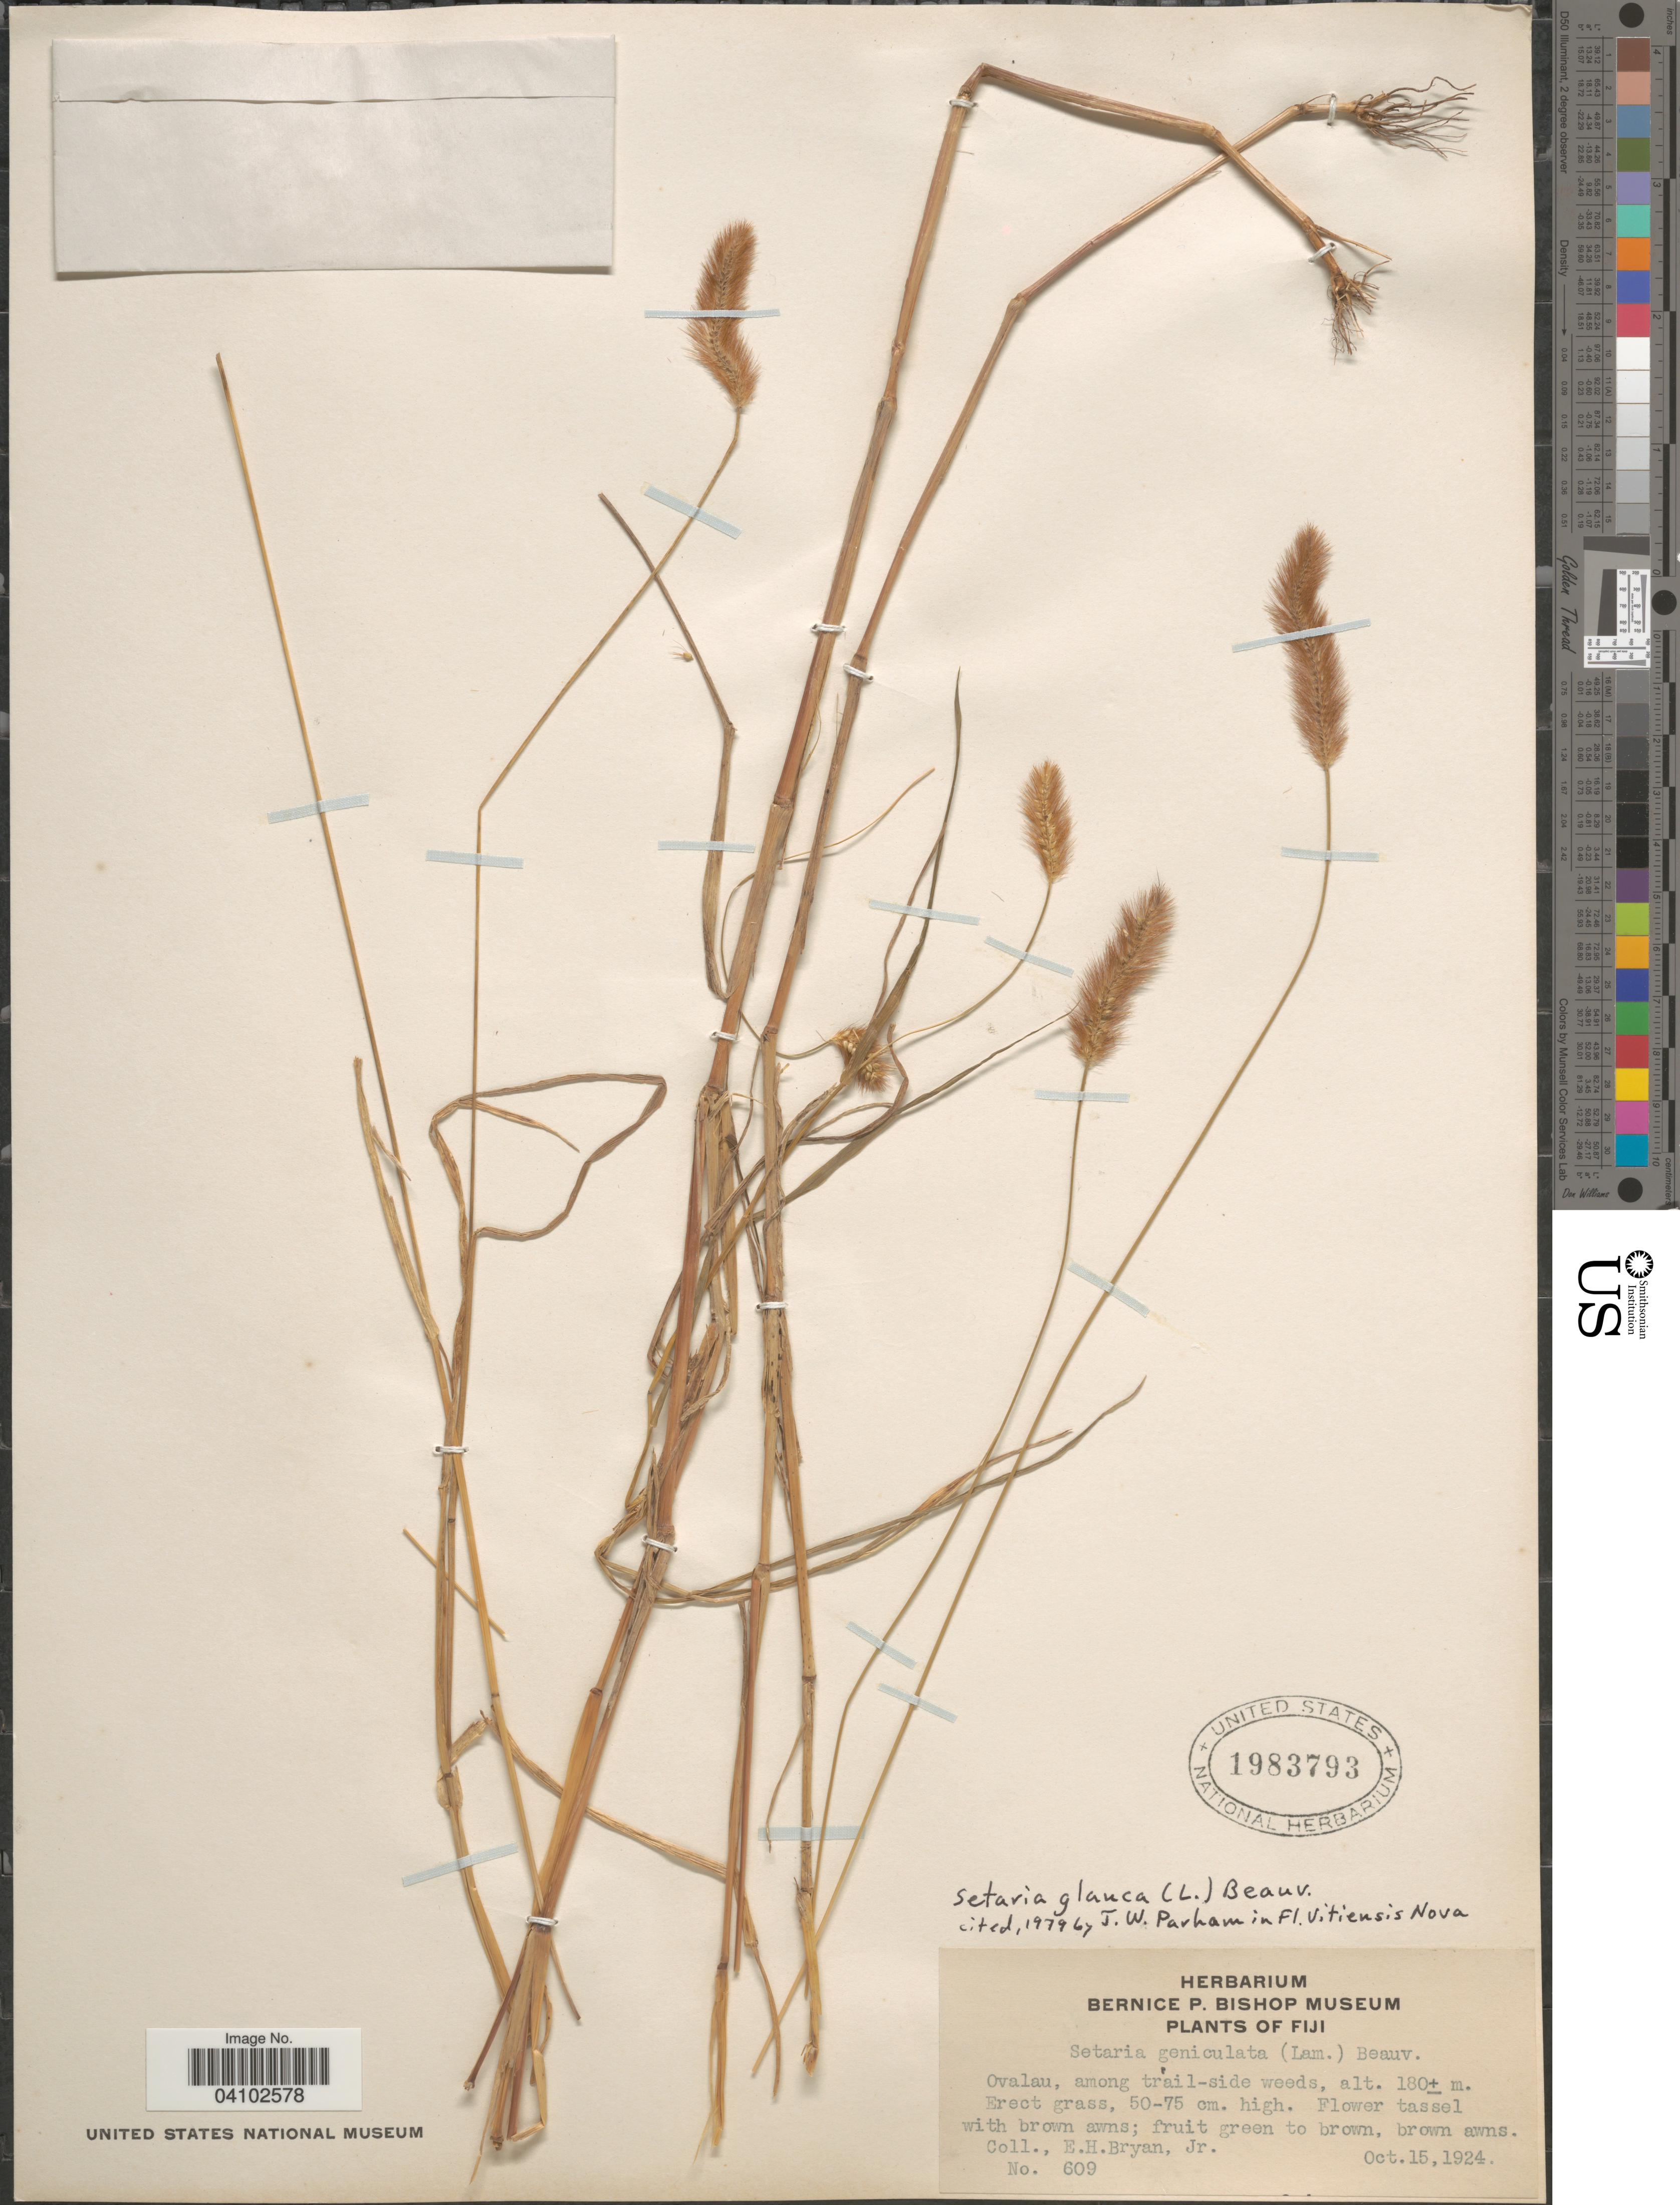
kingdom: Plantae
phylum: Tracheophyta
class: Liliopsida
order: Poales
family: Poaceae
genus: Cenchrus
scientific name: Cenchrus americanus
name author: (L.) Morrone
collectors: E. Bryan Jr.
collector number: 609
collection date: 1924-10-15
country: Fiji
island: Ovalau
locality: Ovalau, among trail-side weeds.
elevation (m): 180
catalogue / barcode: US 1983793